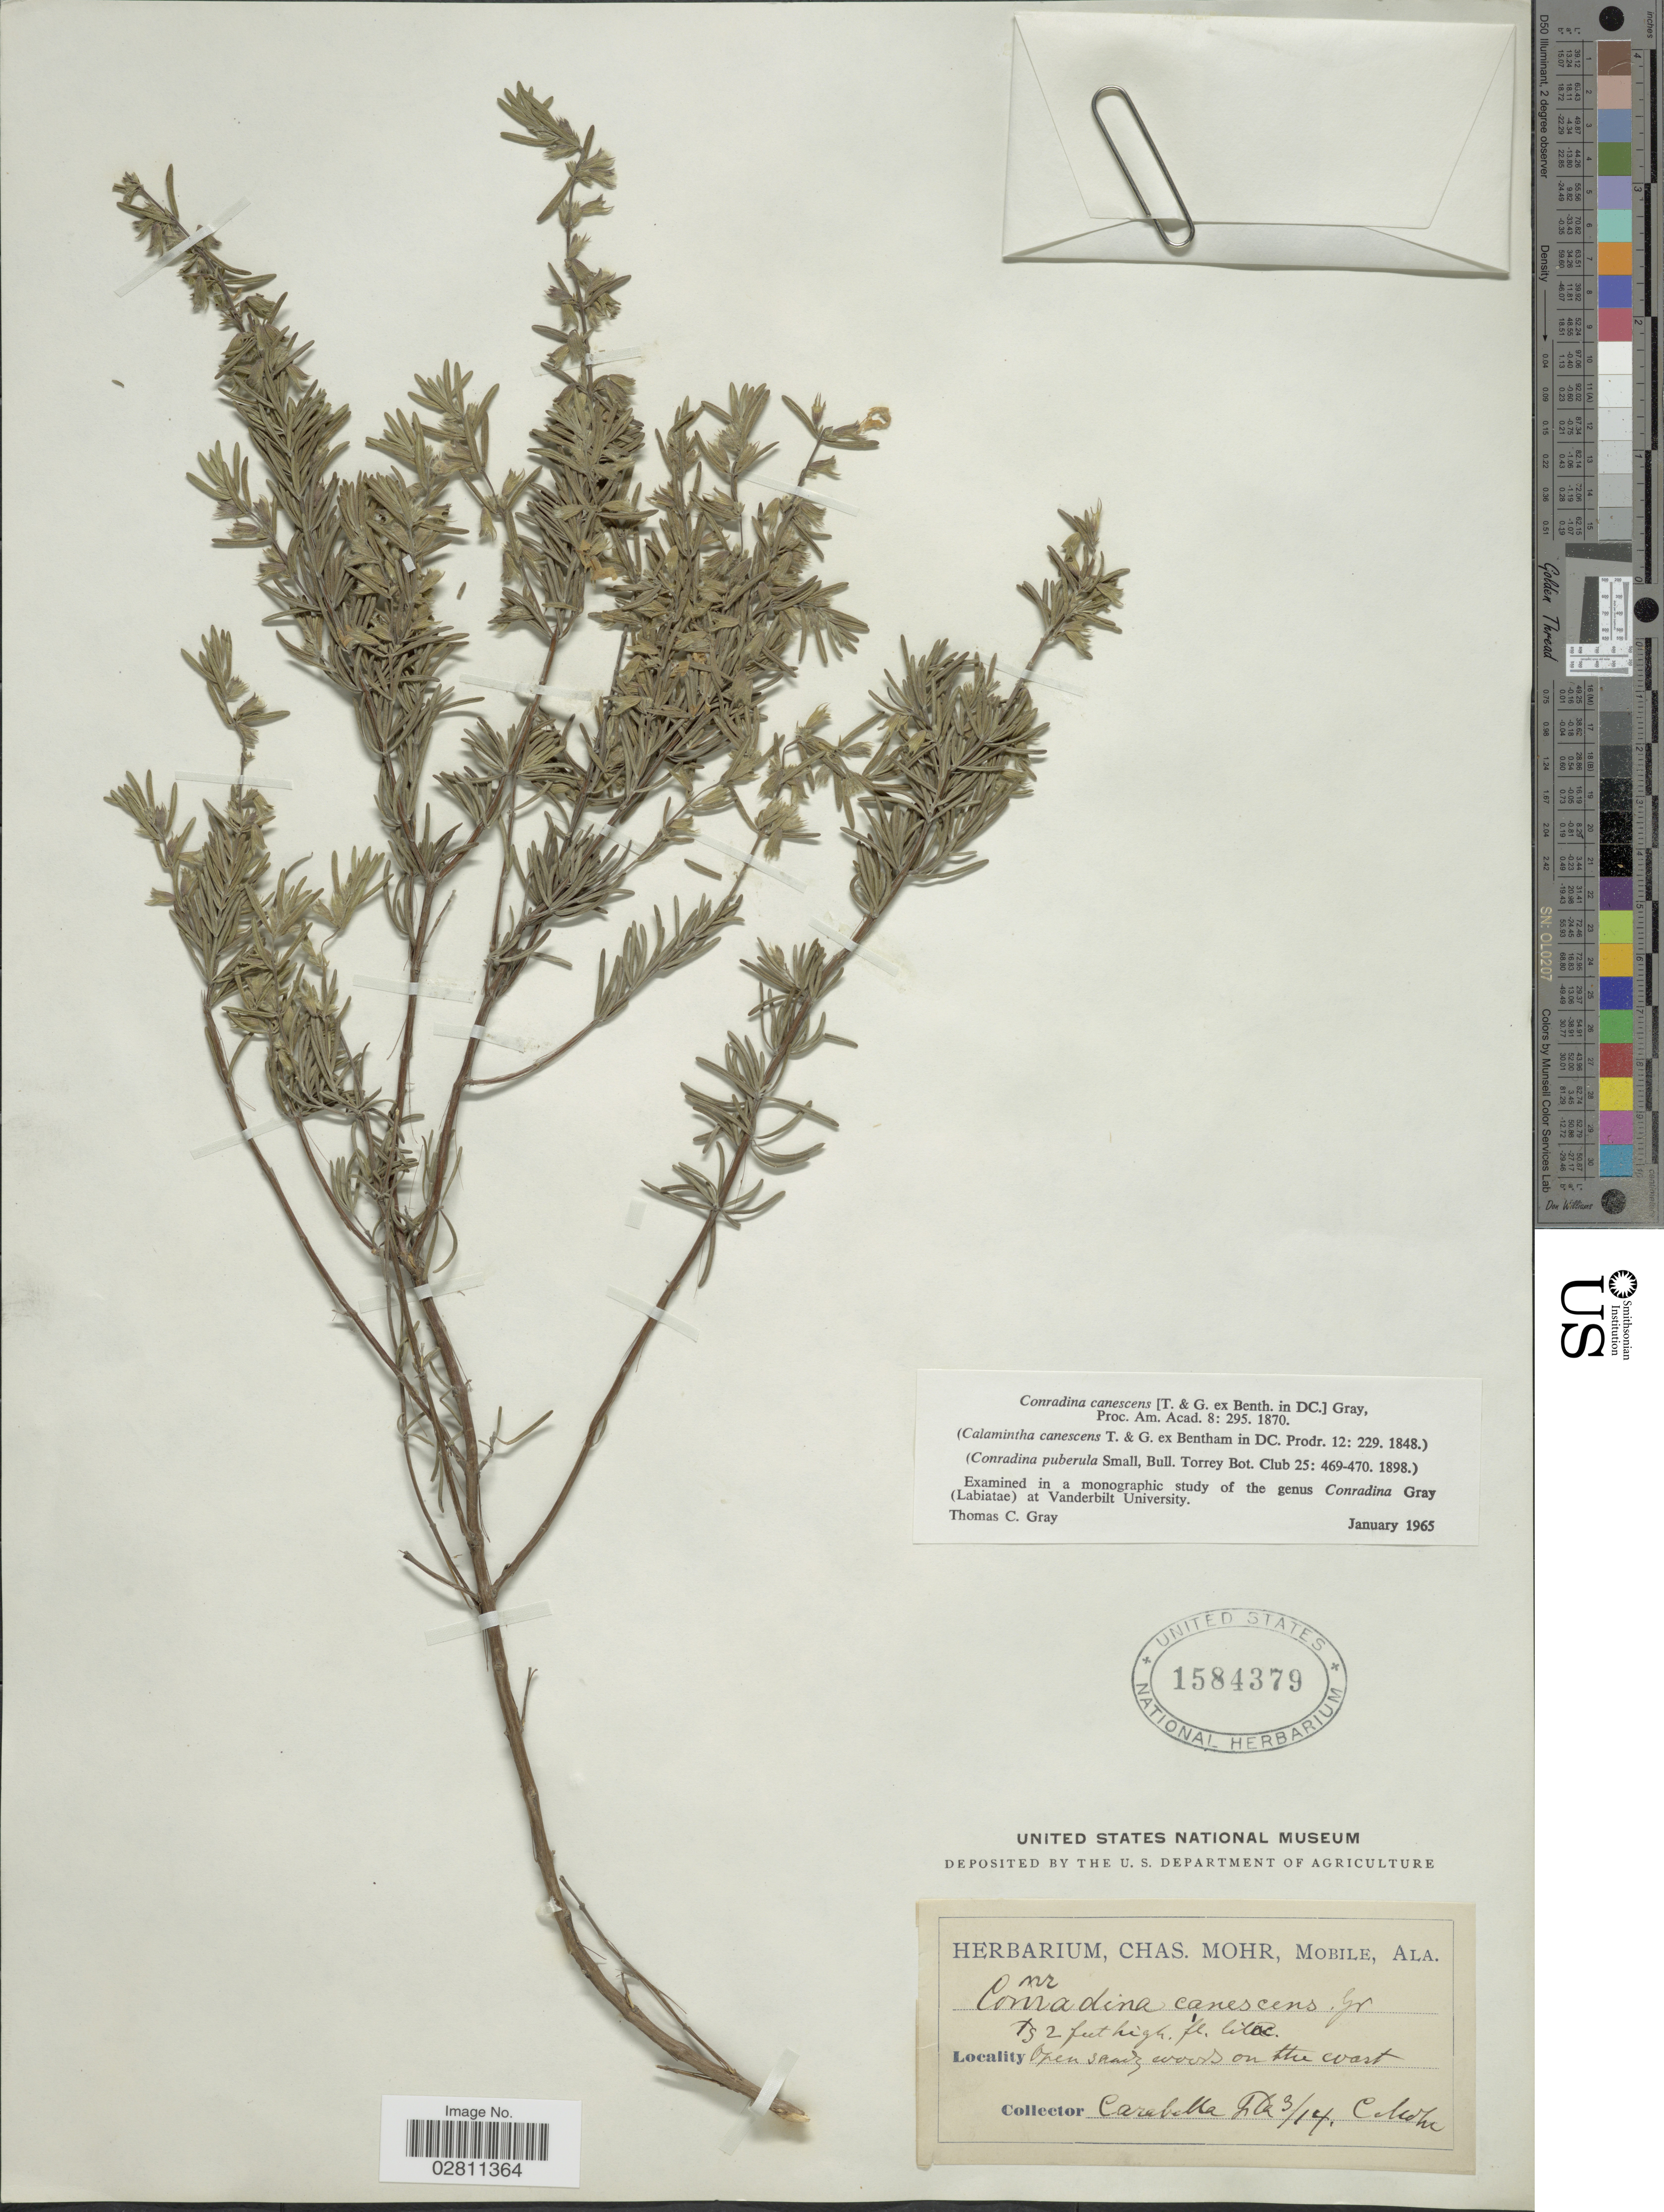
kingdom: Plantae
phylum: Tracheophyta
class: Magnoliopsida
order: Lamiales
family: Lamiaceae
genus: Conradina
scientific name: Conradina canescens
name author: A. Gray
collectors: C. T. Mohr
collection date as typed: Transcribed d/m/y: /3/14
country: United States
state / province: Florida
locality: Open sandy woods on the coast Carabella, Fla.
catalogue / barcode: US 1584379